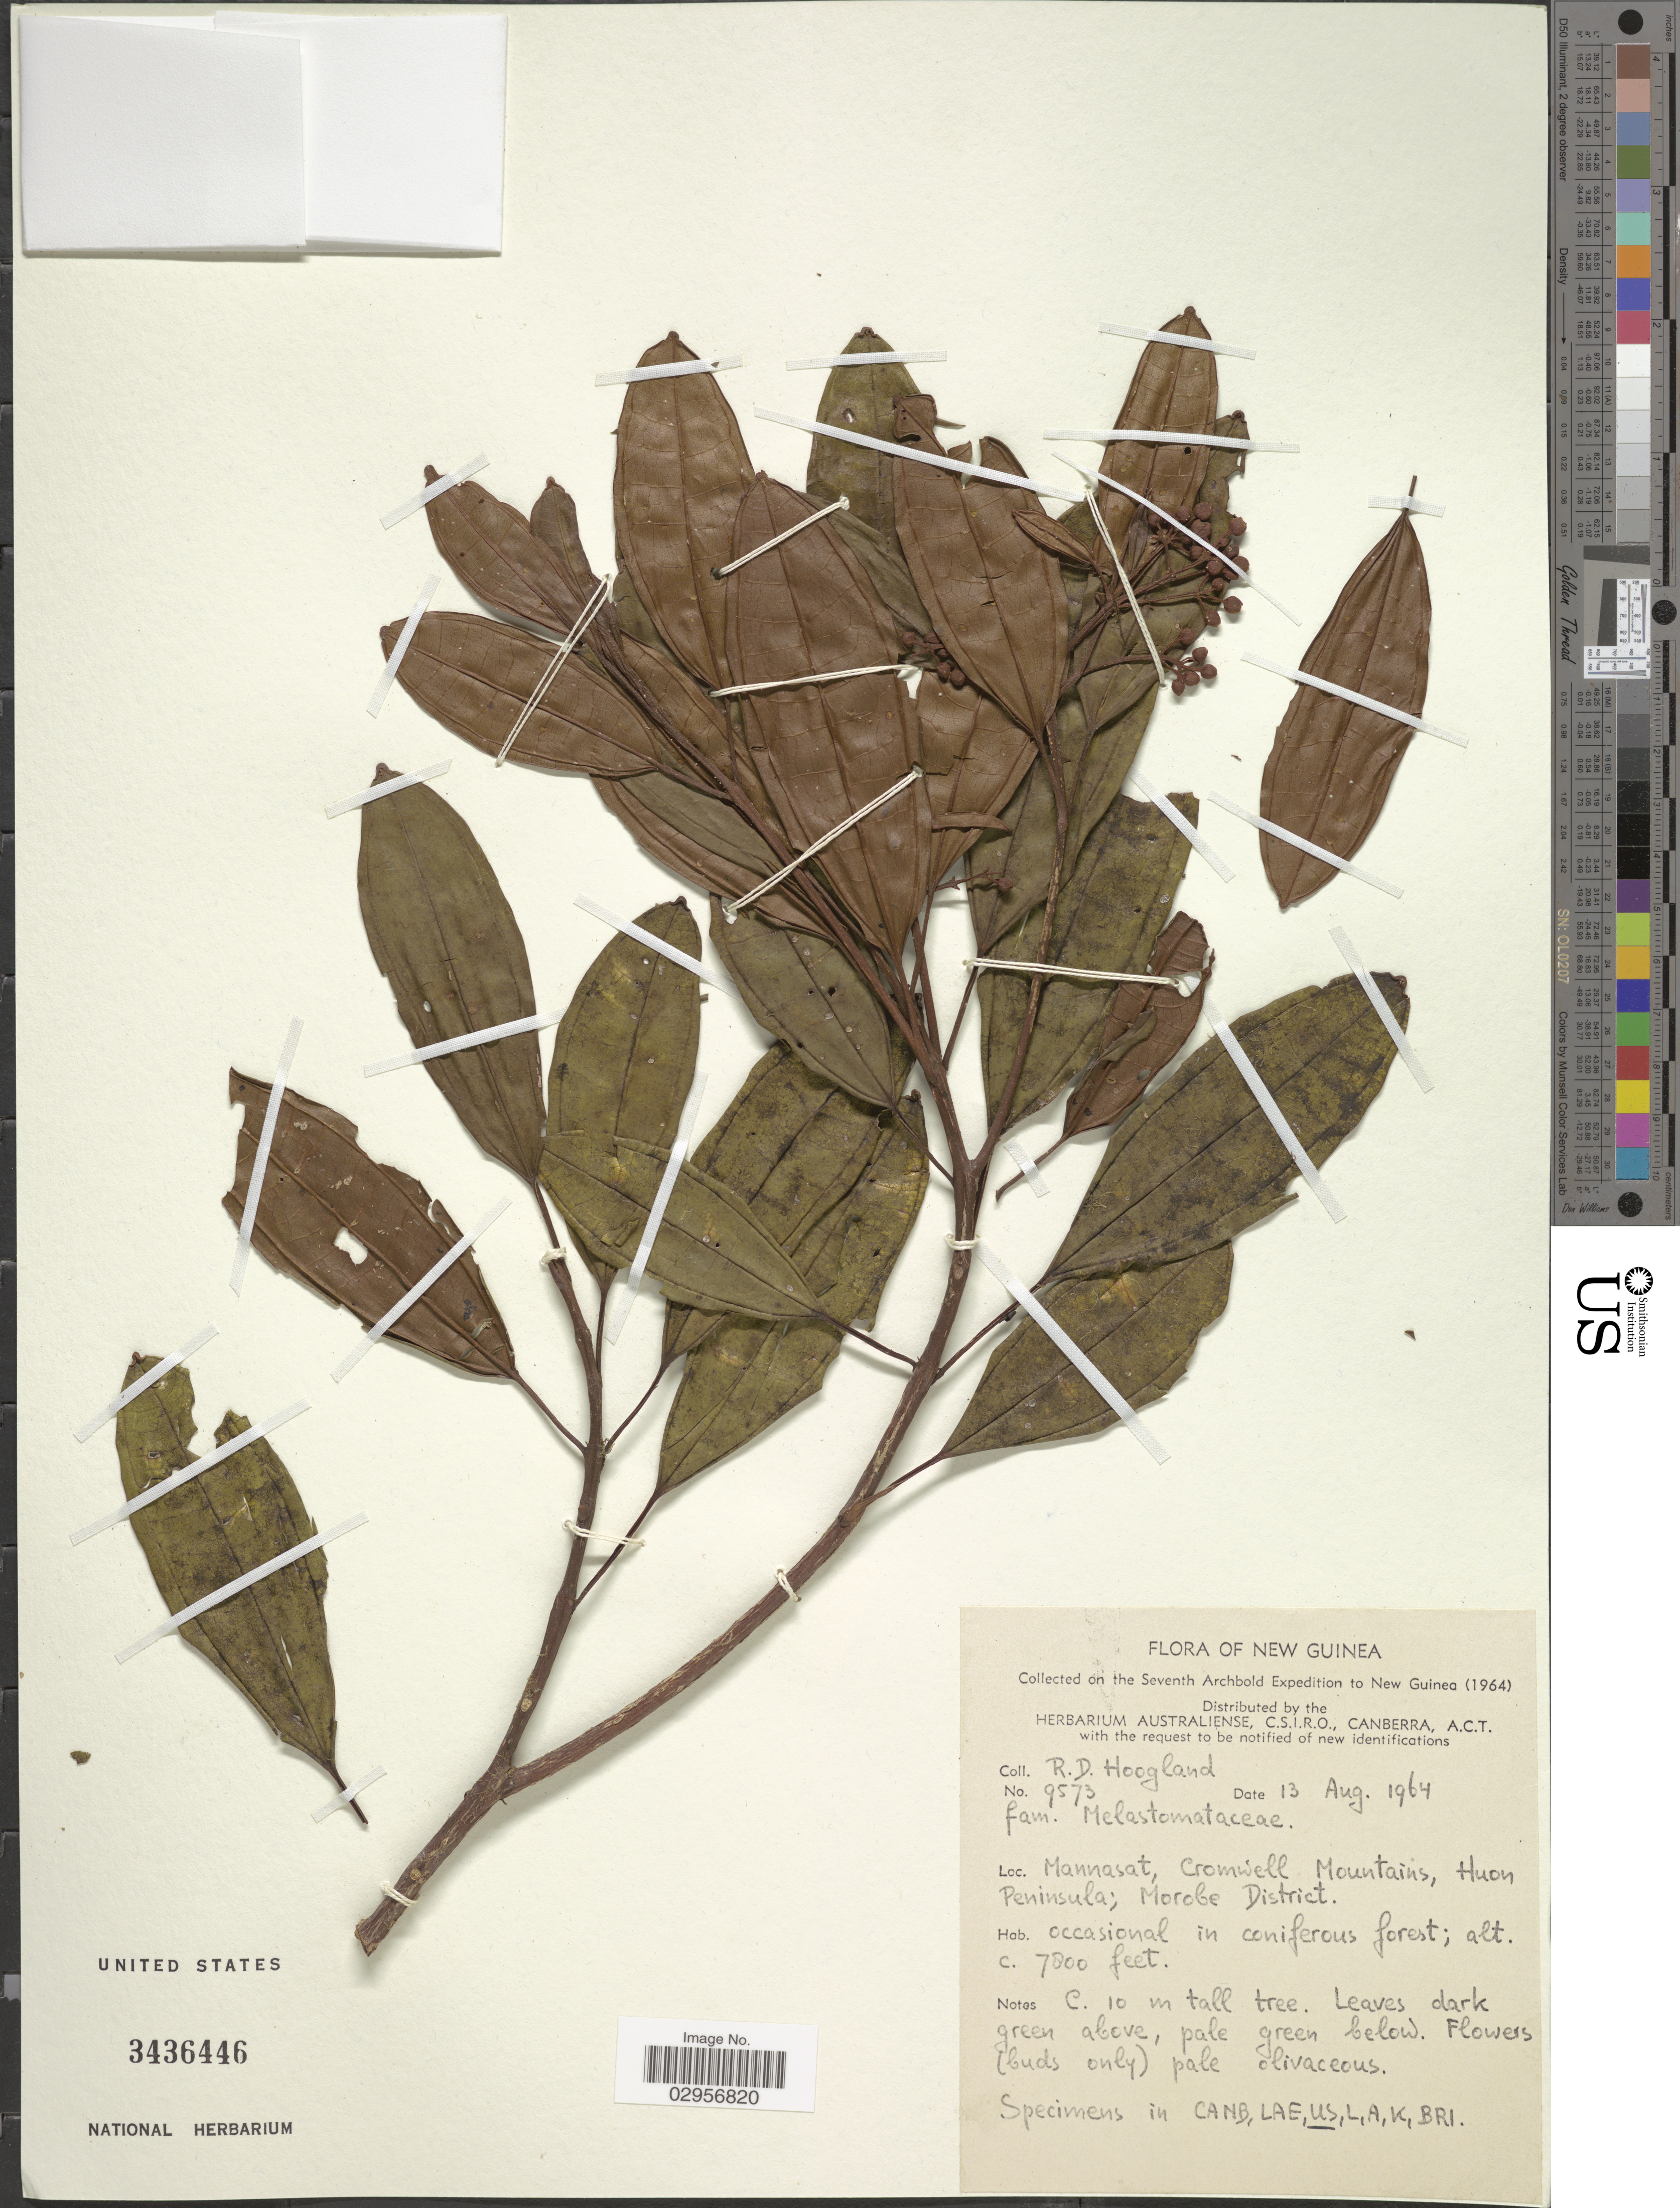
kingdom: Plantae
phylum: Tracheophyta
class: Magnoliopsida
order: Myrtales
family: Melastomataceae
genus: Astronia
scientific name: Astronia atroviridis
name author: Mansf.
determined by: Maxwell, J. F.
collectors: R. D. Hoogland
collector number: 9573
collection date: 1964-08-13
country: Papua New Guinea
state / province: Morobe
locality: New Guinea, Mannasat, Cromwell Mountainsm Huon Peninsula; Morobe District.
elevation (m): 2377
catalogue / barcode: US 3436446